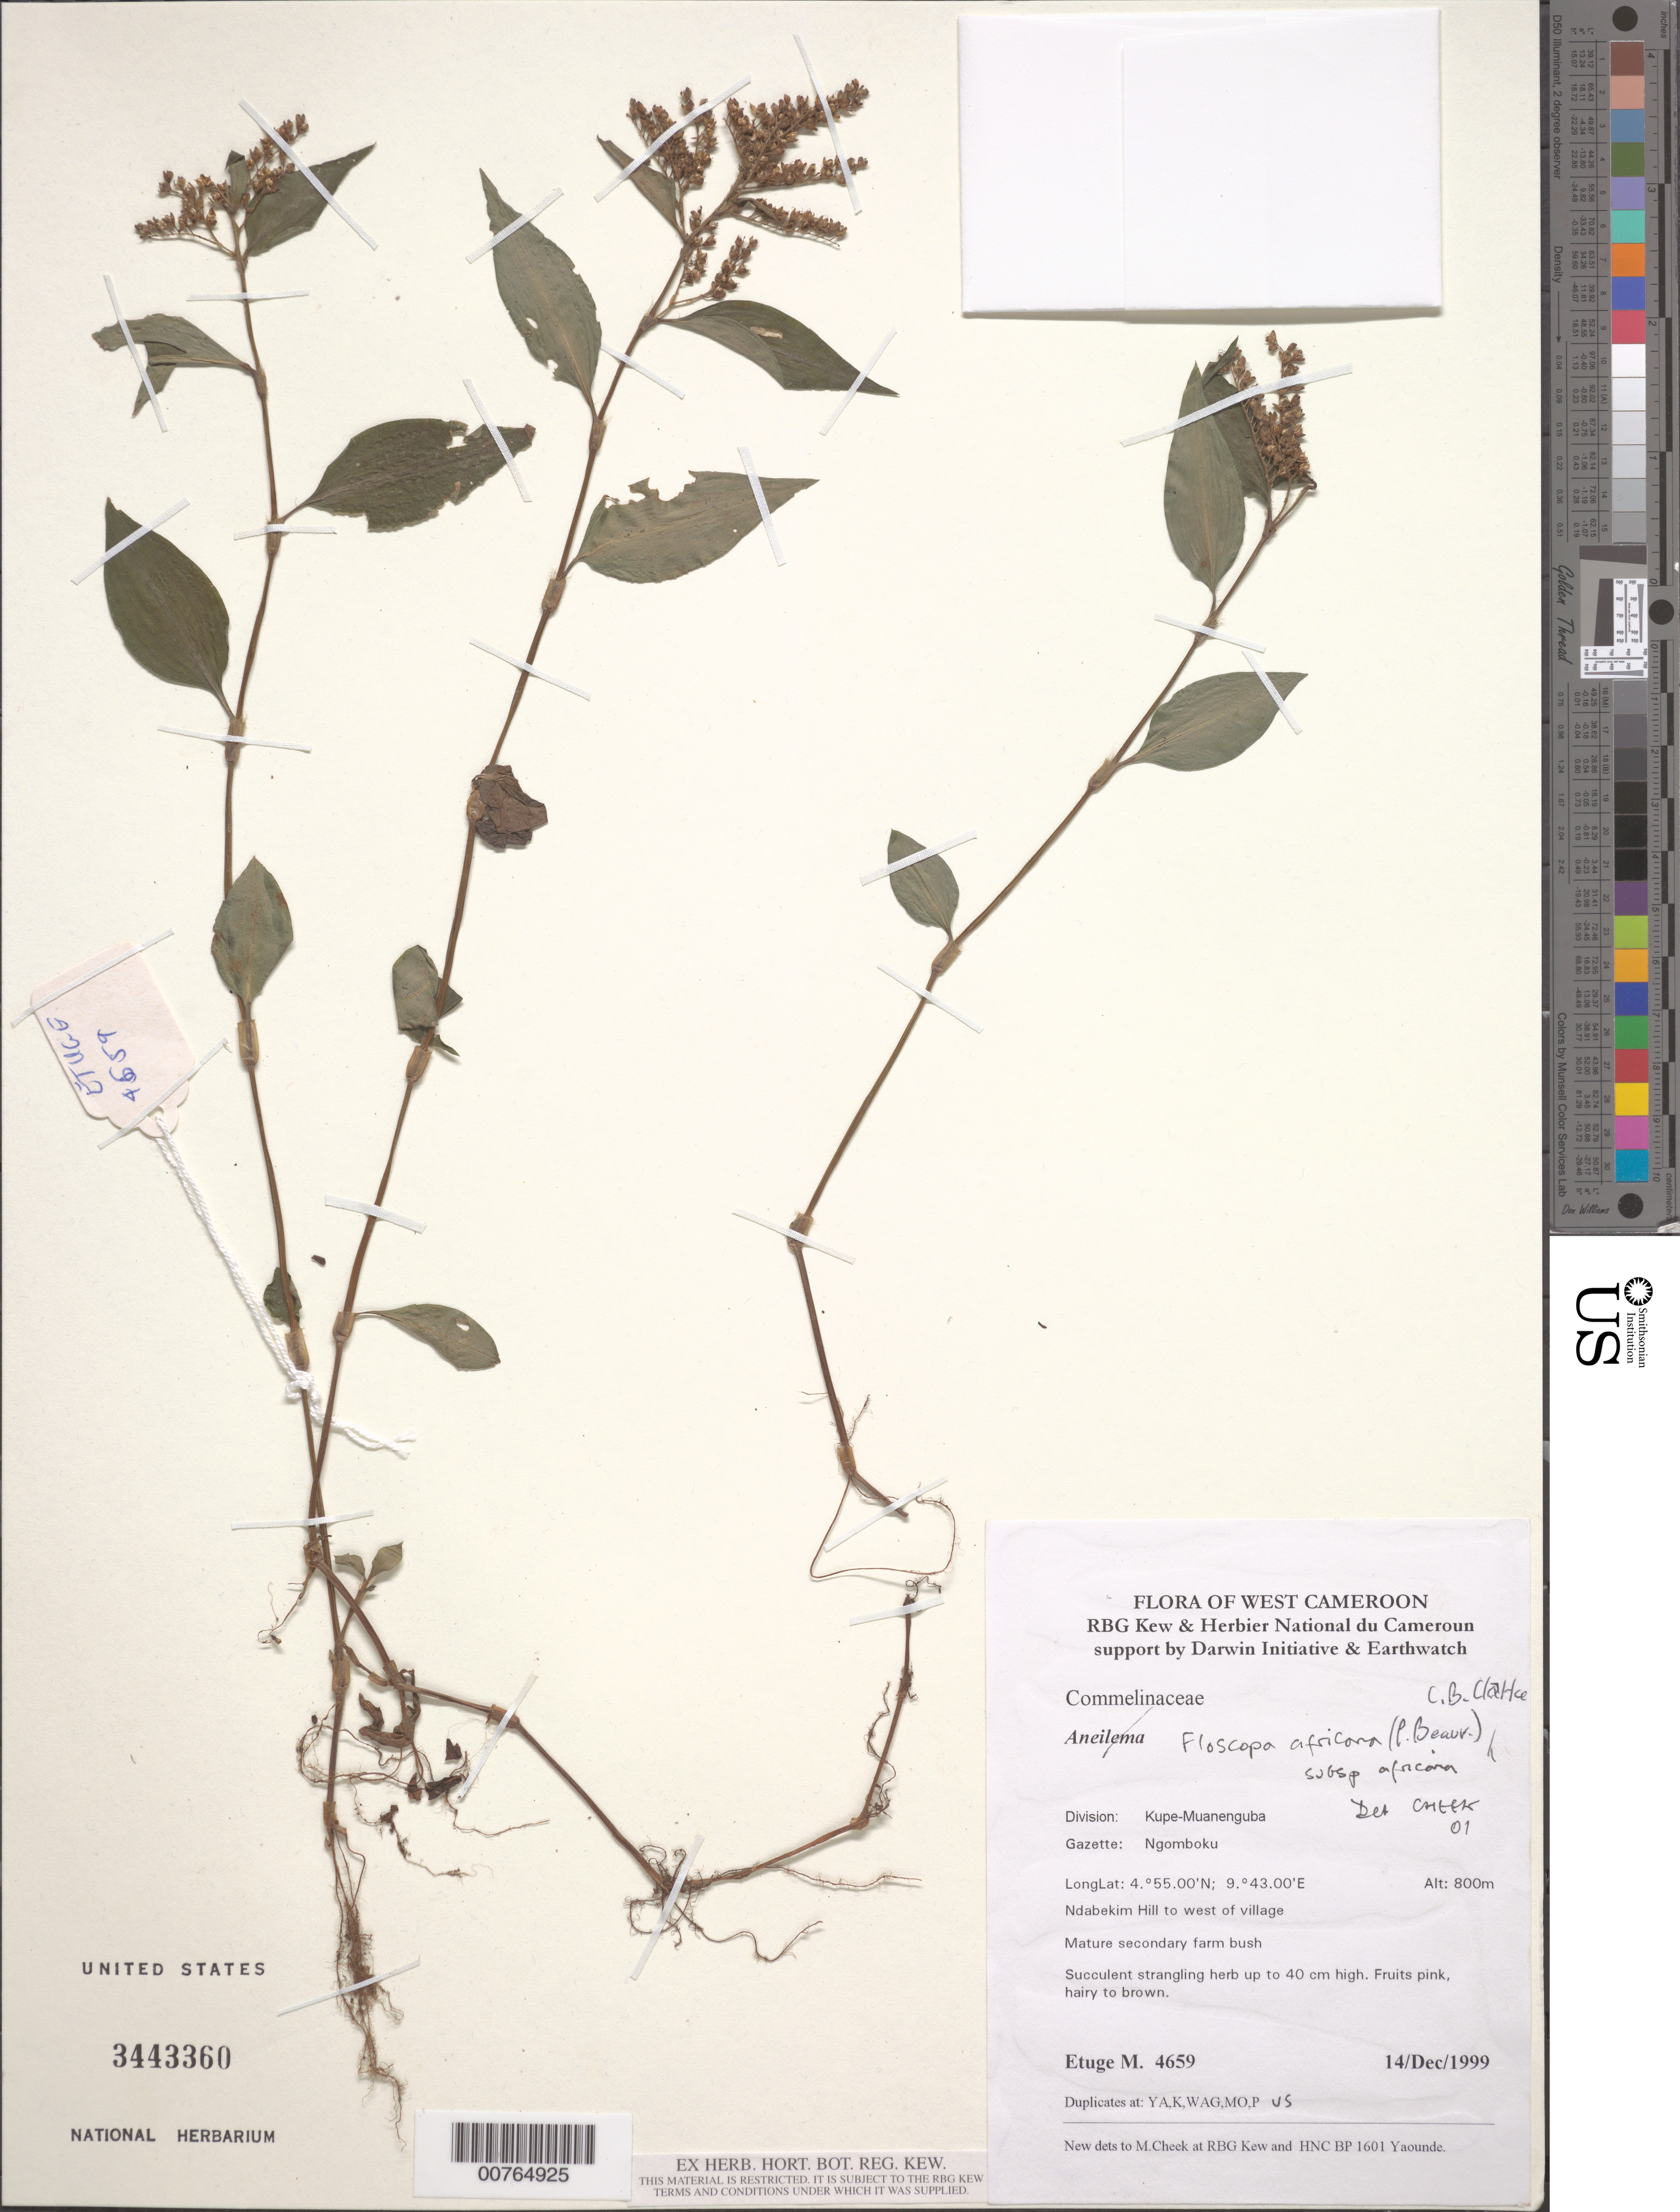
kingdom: Plantae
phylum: Tracheophyta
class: Liliopsida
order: Commelinales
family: Commelinaceae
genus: Floscopa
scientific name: Floscopa africana subsp. africana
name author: (P. Beauv.) C.B. Clarke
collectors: M. Etuge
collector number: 4659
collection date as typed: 14 Dec 1999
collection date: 1999-12-14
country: Cameroon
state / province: Sud-Ouest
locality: Ngomboku.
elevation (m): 800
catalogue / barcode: US 3443360